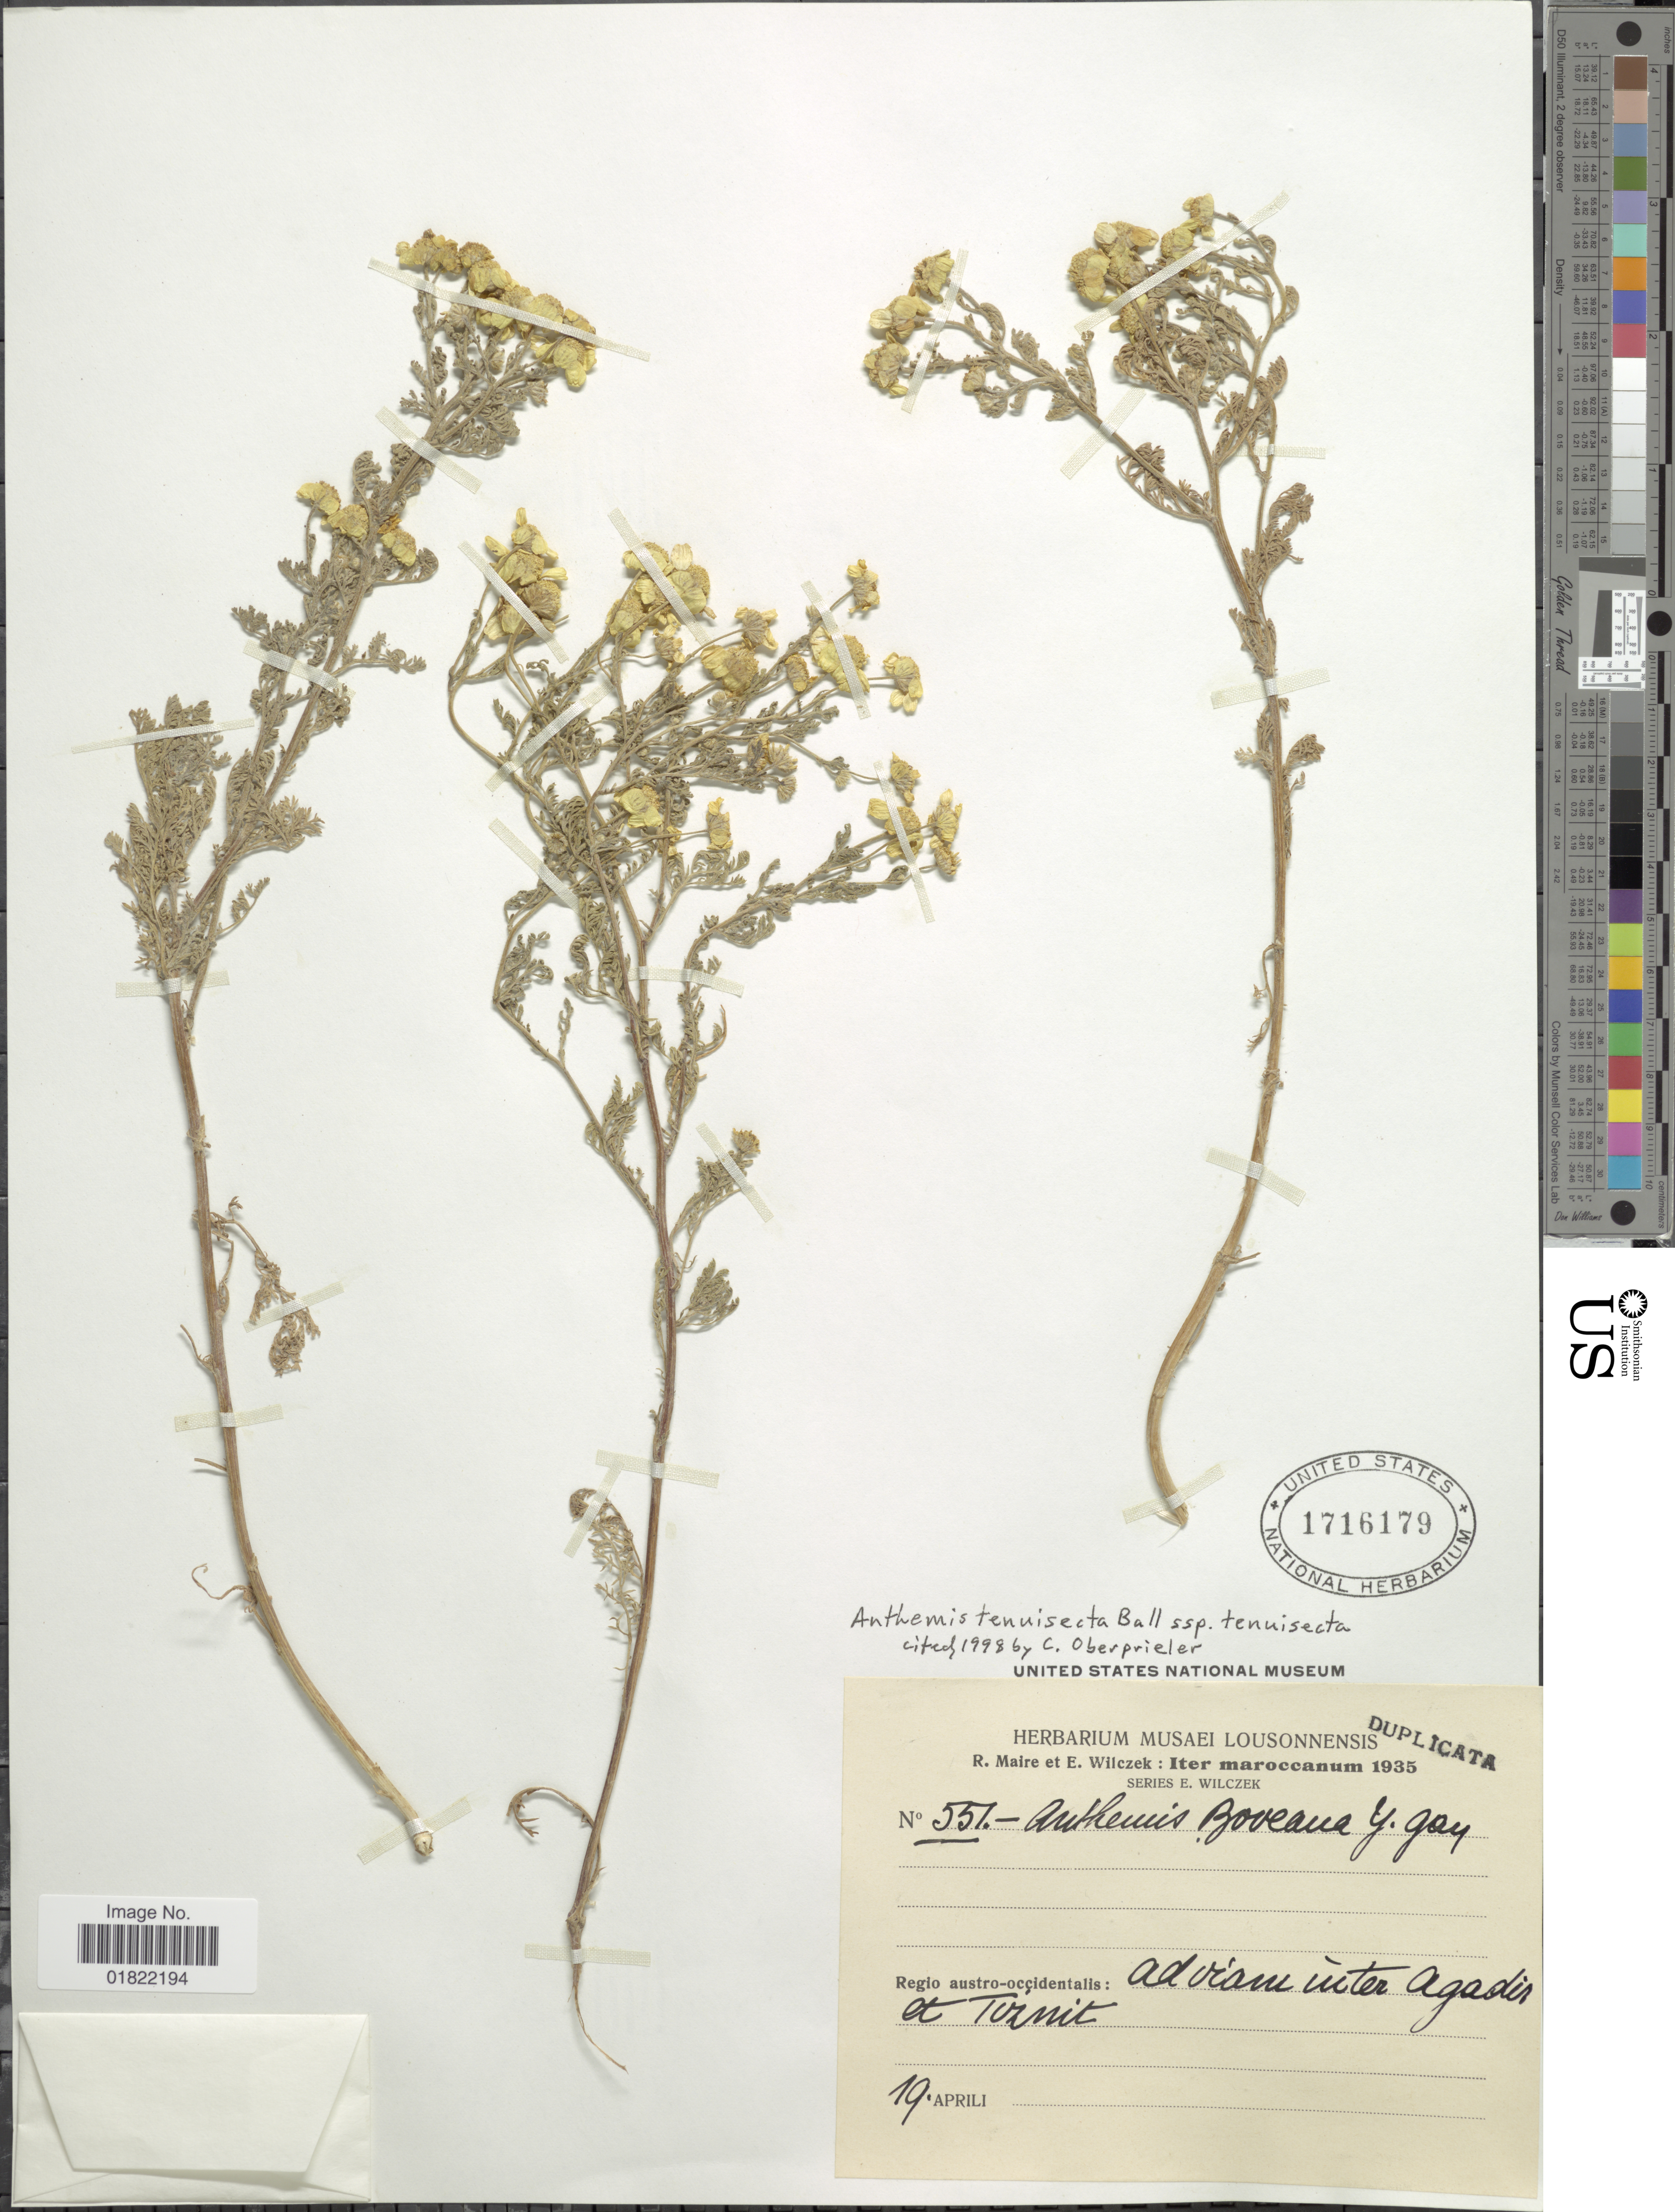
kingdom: Plantae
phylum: Tracheophyta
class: Magnoliopsida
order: Asterales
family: Asteraceae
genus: Anthemis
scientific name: Anthemis tenuisecta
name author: Ball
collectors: R. C. Maire & E. Wilczek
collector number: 551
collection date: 1935-04-19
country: Morocco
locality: Iter Maroccanum, Regio austro-occidentalis: adviam inter Agadir et Tuznit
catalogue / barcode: US 1716179